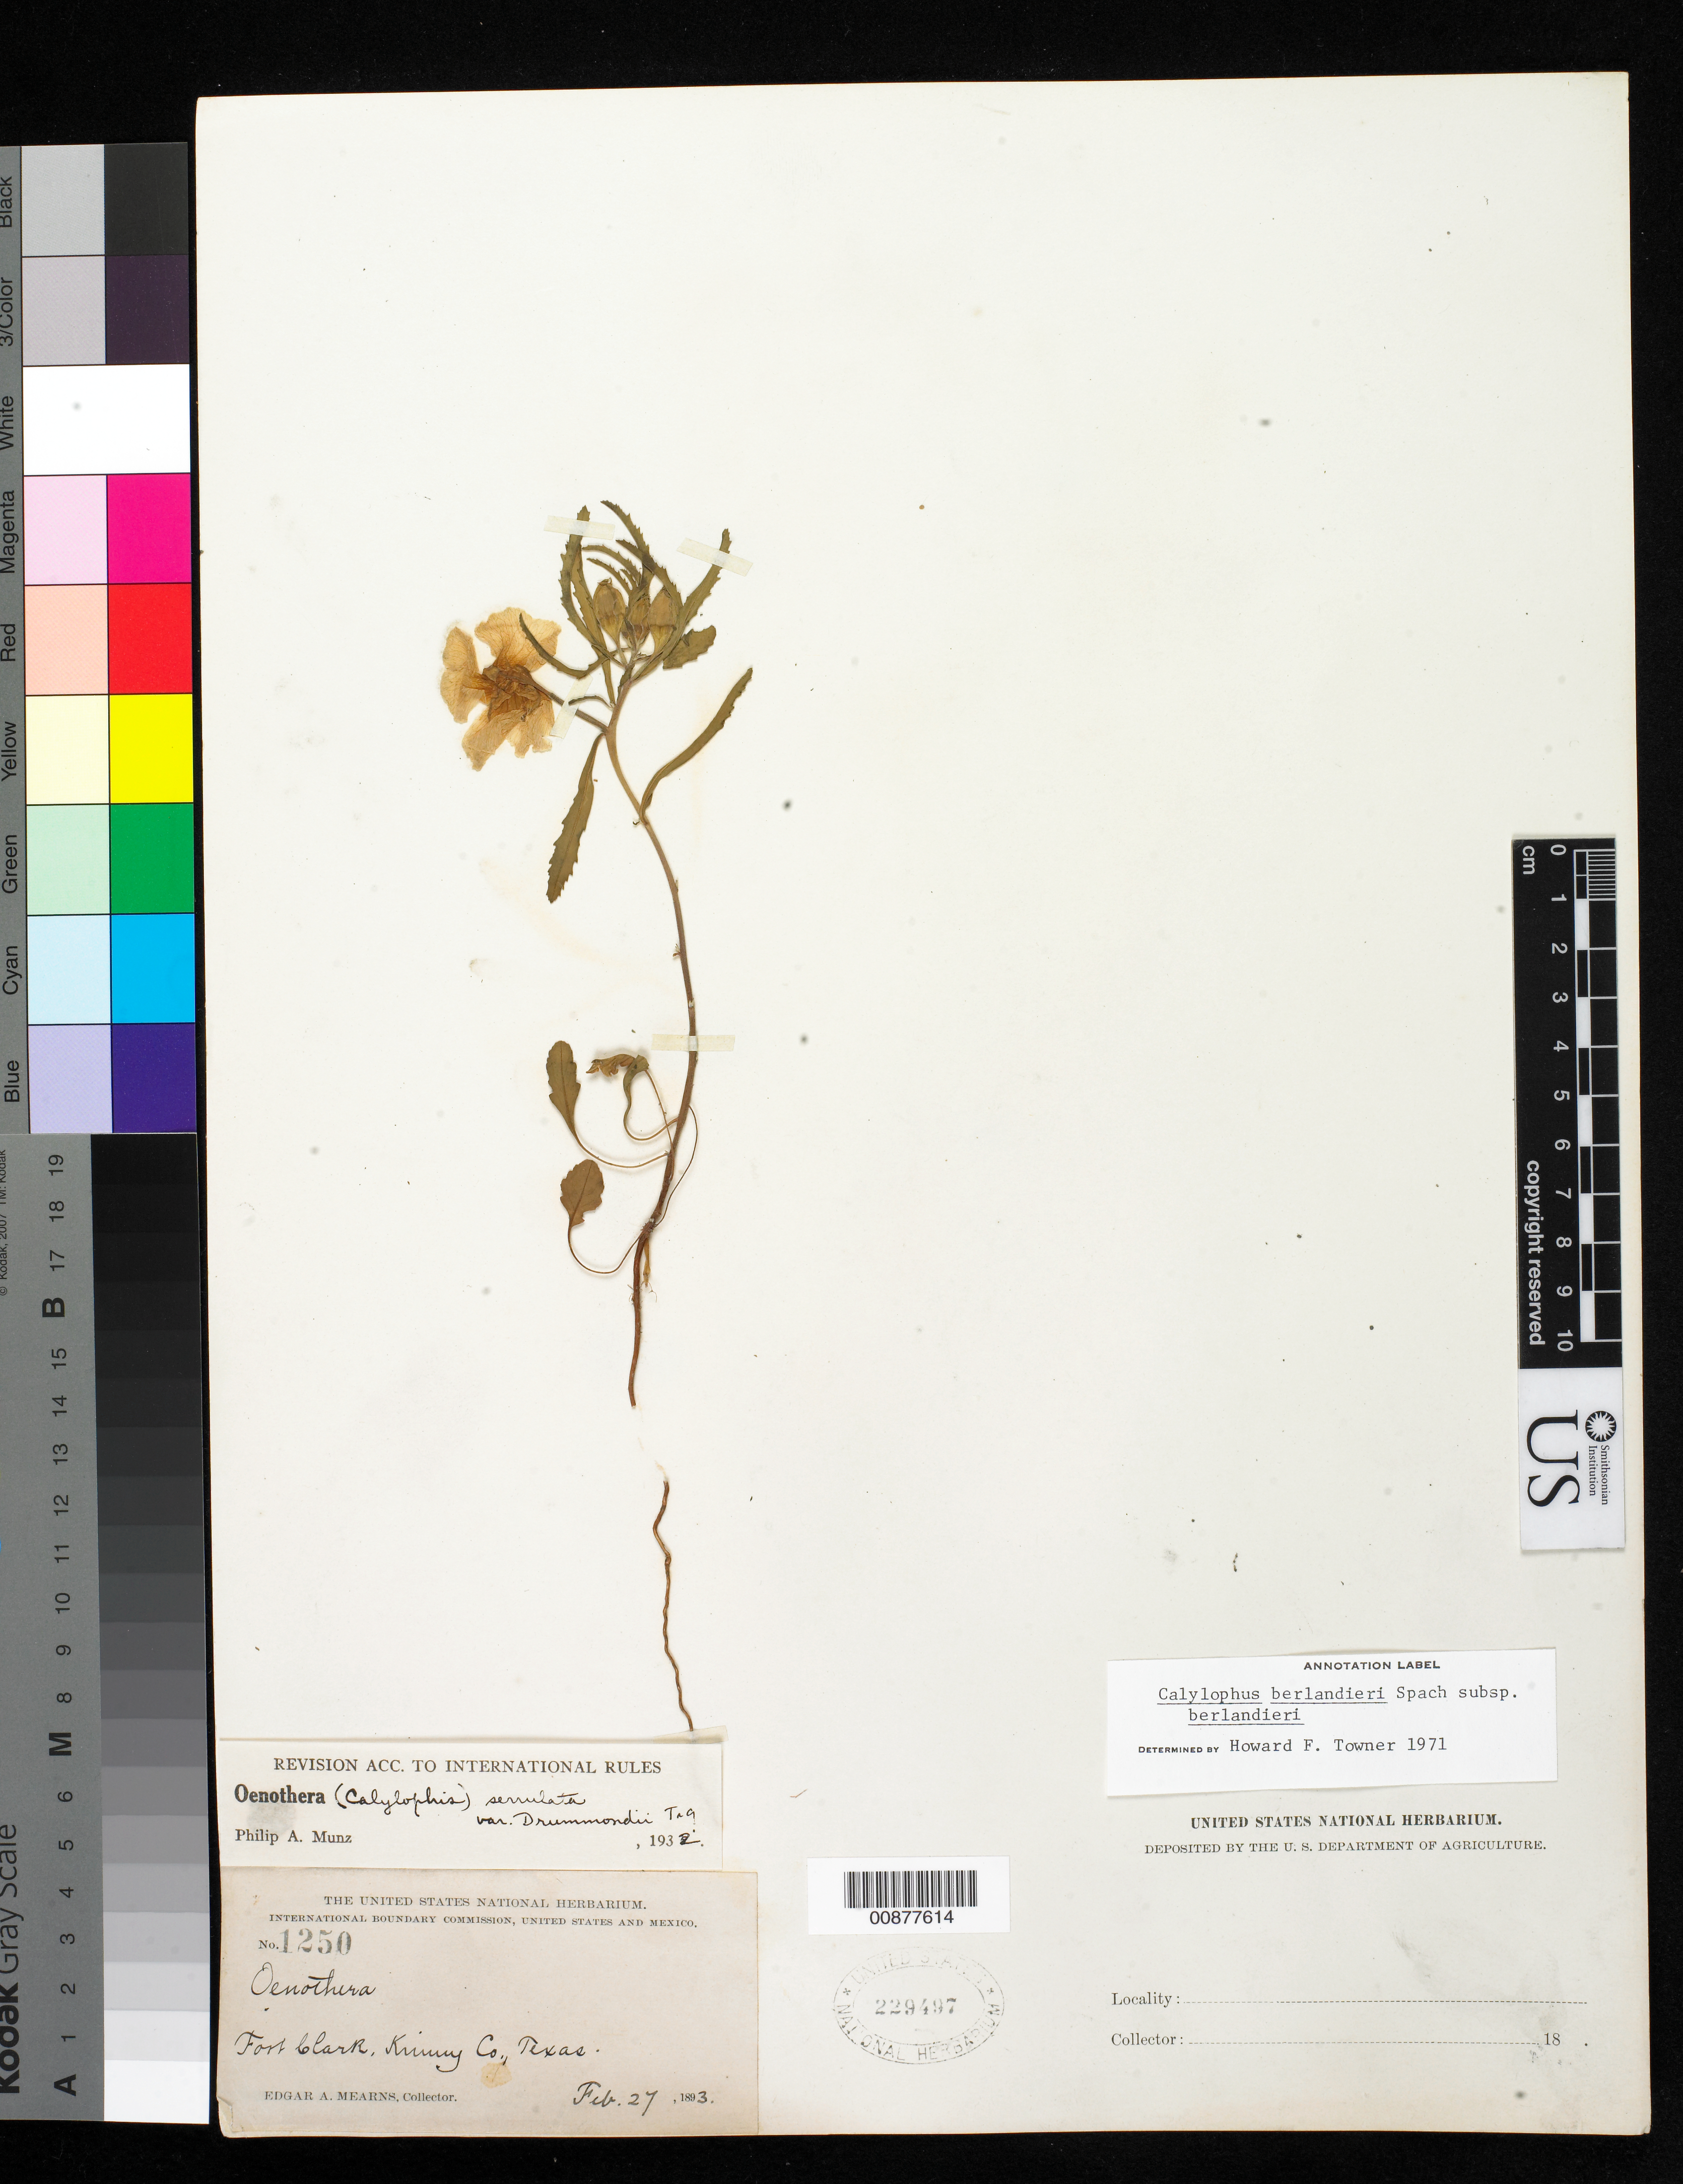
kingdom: Plantae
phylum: Tracheophyta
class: Magnoliopsida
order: Myrtales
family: Onagraceae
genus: Oenothera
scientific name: Oenothera capillifolia subsp. berlandieri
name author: (Spach) W.L. Wagner & Hoch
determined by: Wagner, W. L., (BOT), Smithsonian Institution - National Museum of Natural History (UNITED STATES)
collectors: E. A. Mearns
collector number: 1250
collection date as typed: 27 Feb 1893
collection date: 1893-02-27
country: United States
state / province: Texas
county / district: Kinney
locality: Fort Clark, Kinney County, Texas.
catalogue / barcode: US 229497